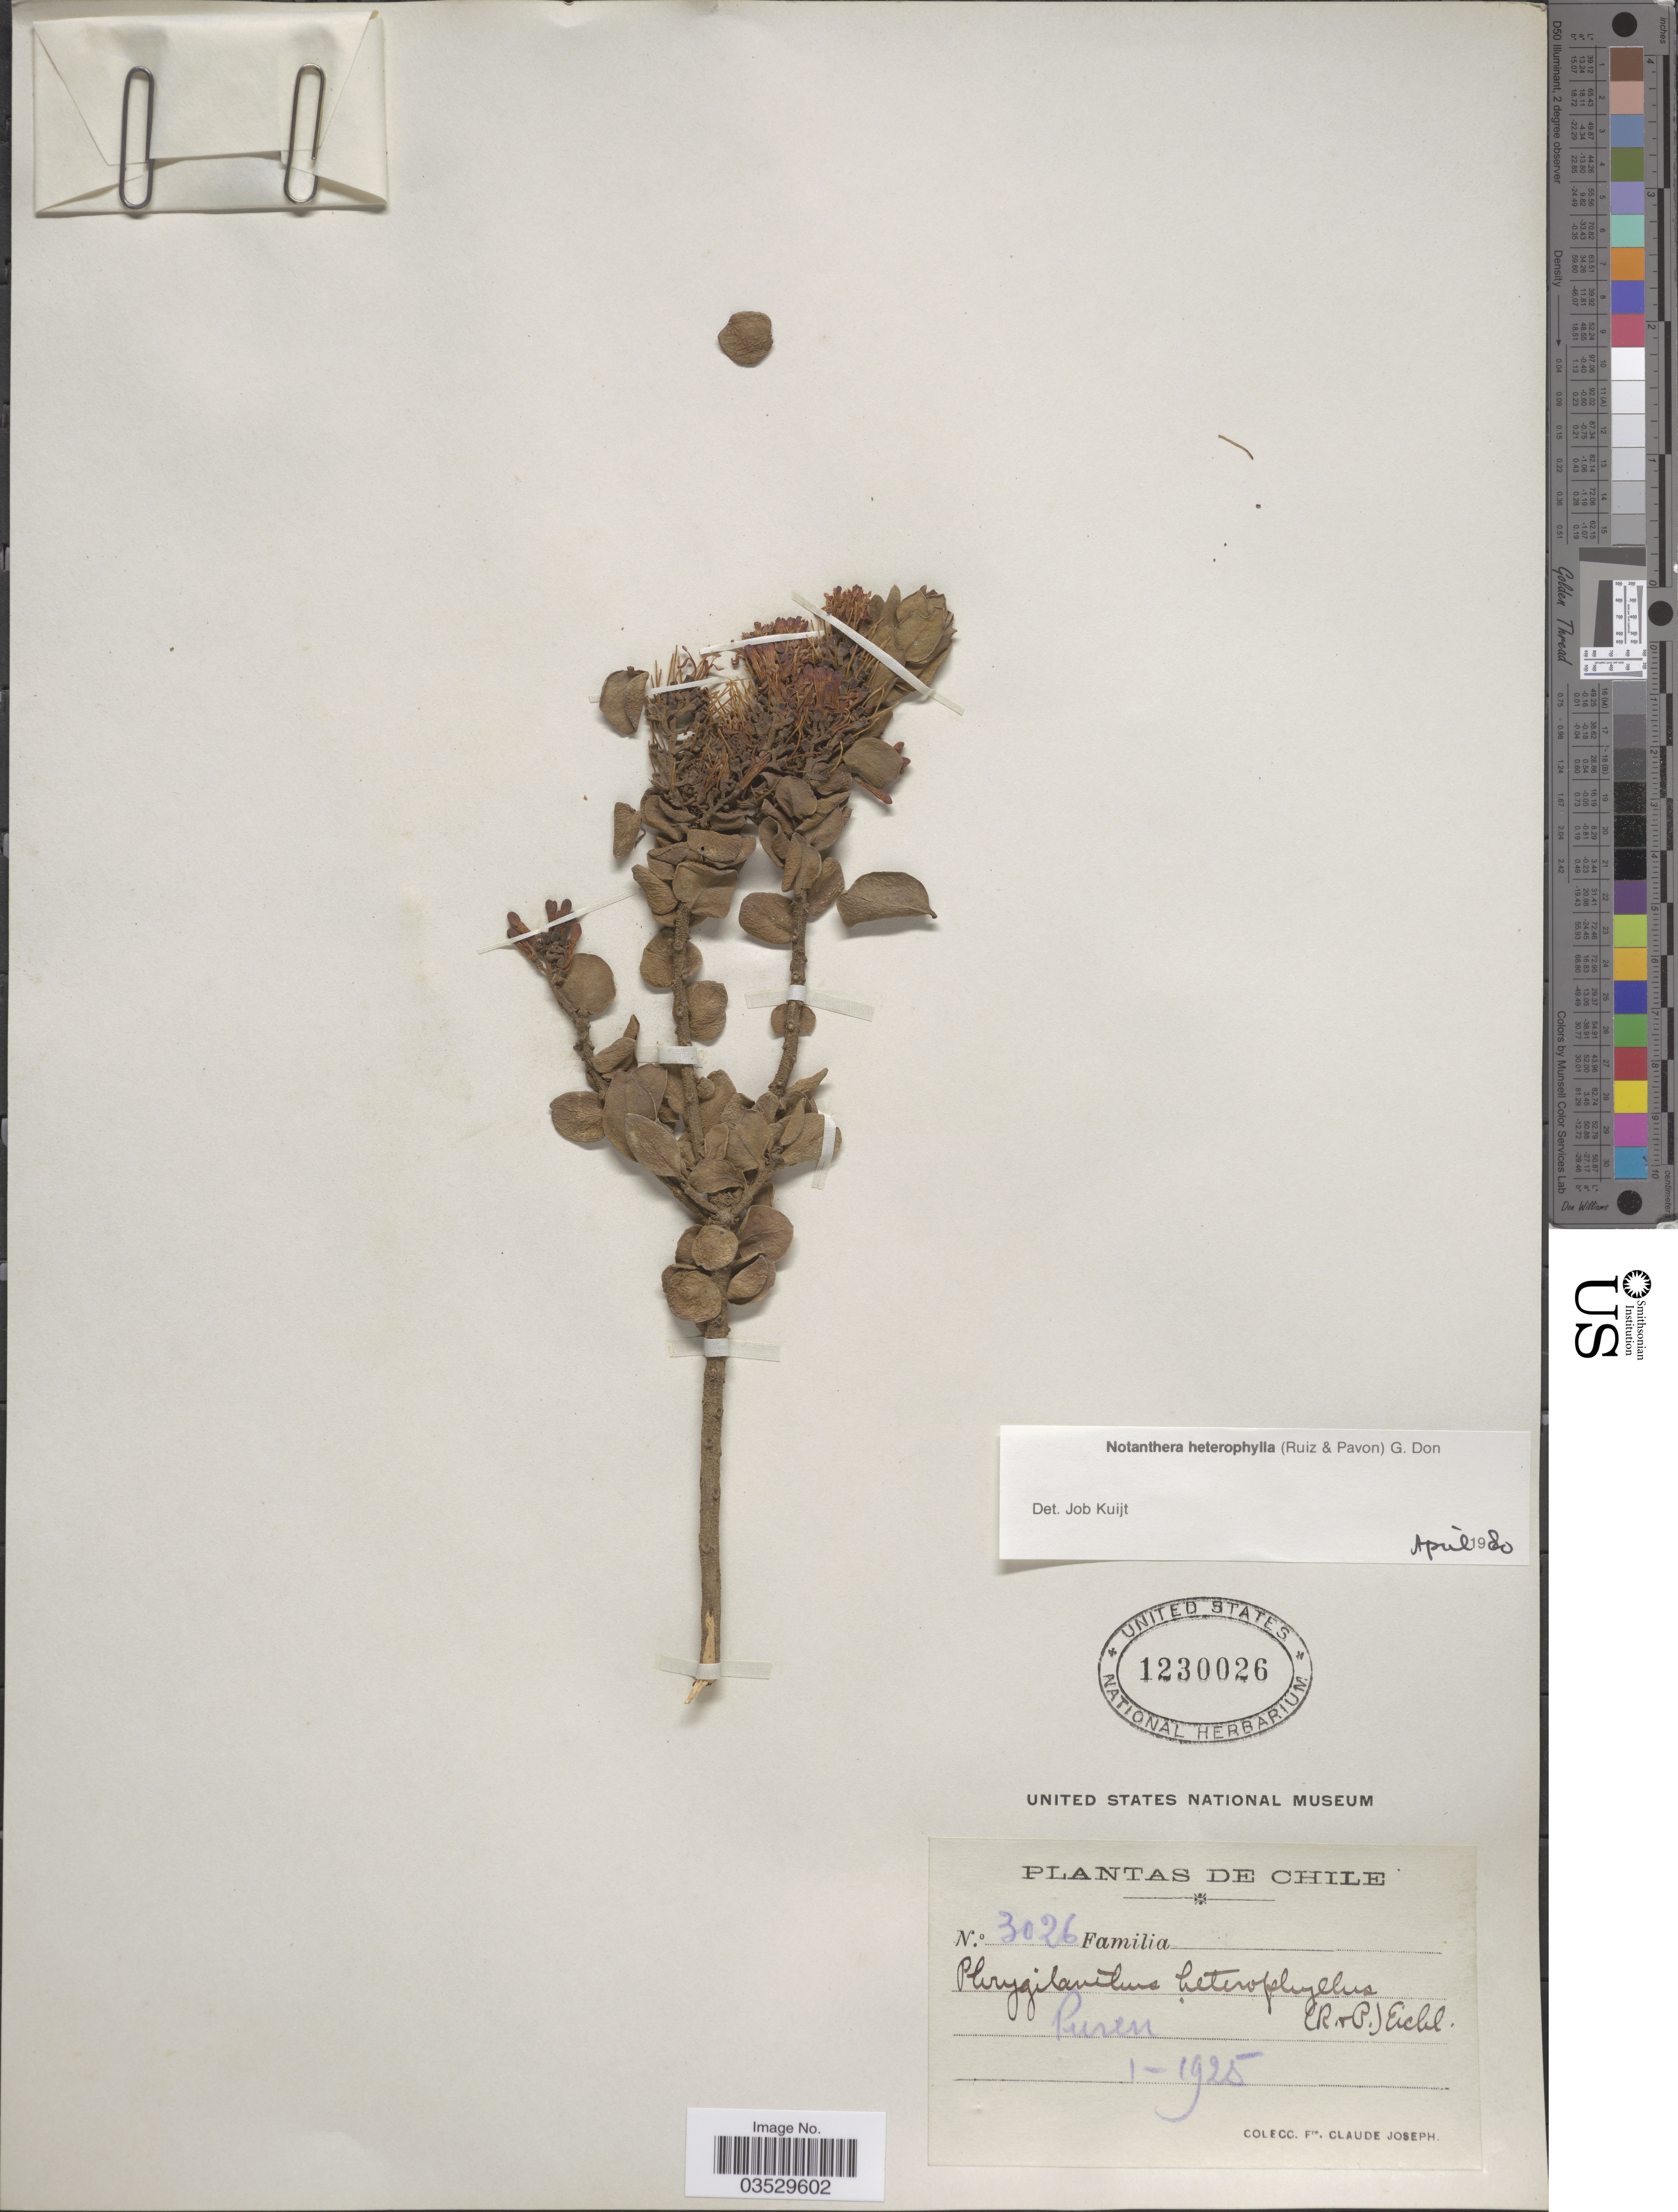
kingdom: Plantae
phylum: Tracheophyta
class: Magnoliopsida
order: Santalales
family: Loranthaceae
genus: Notanthera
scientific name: Notanthera heterophyllus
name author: G. Don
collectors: Bro. Claude-Joseph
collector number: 3026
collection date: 1925-01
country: Chile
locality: Puren.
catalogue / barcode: US 1230026